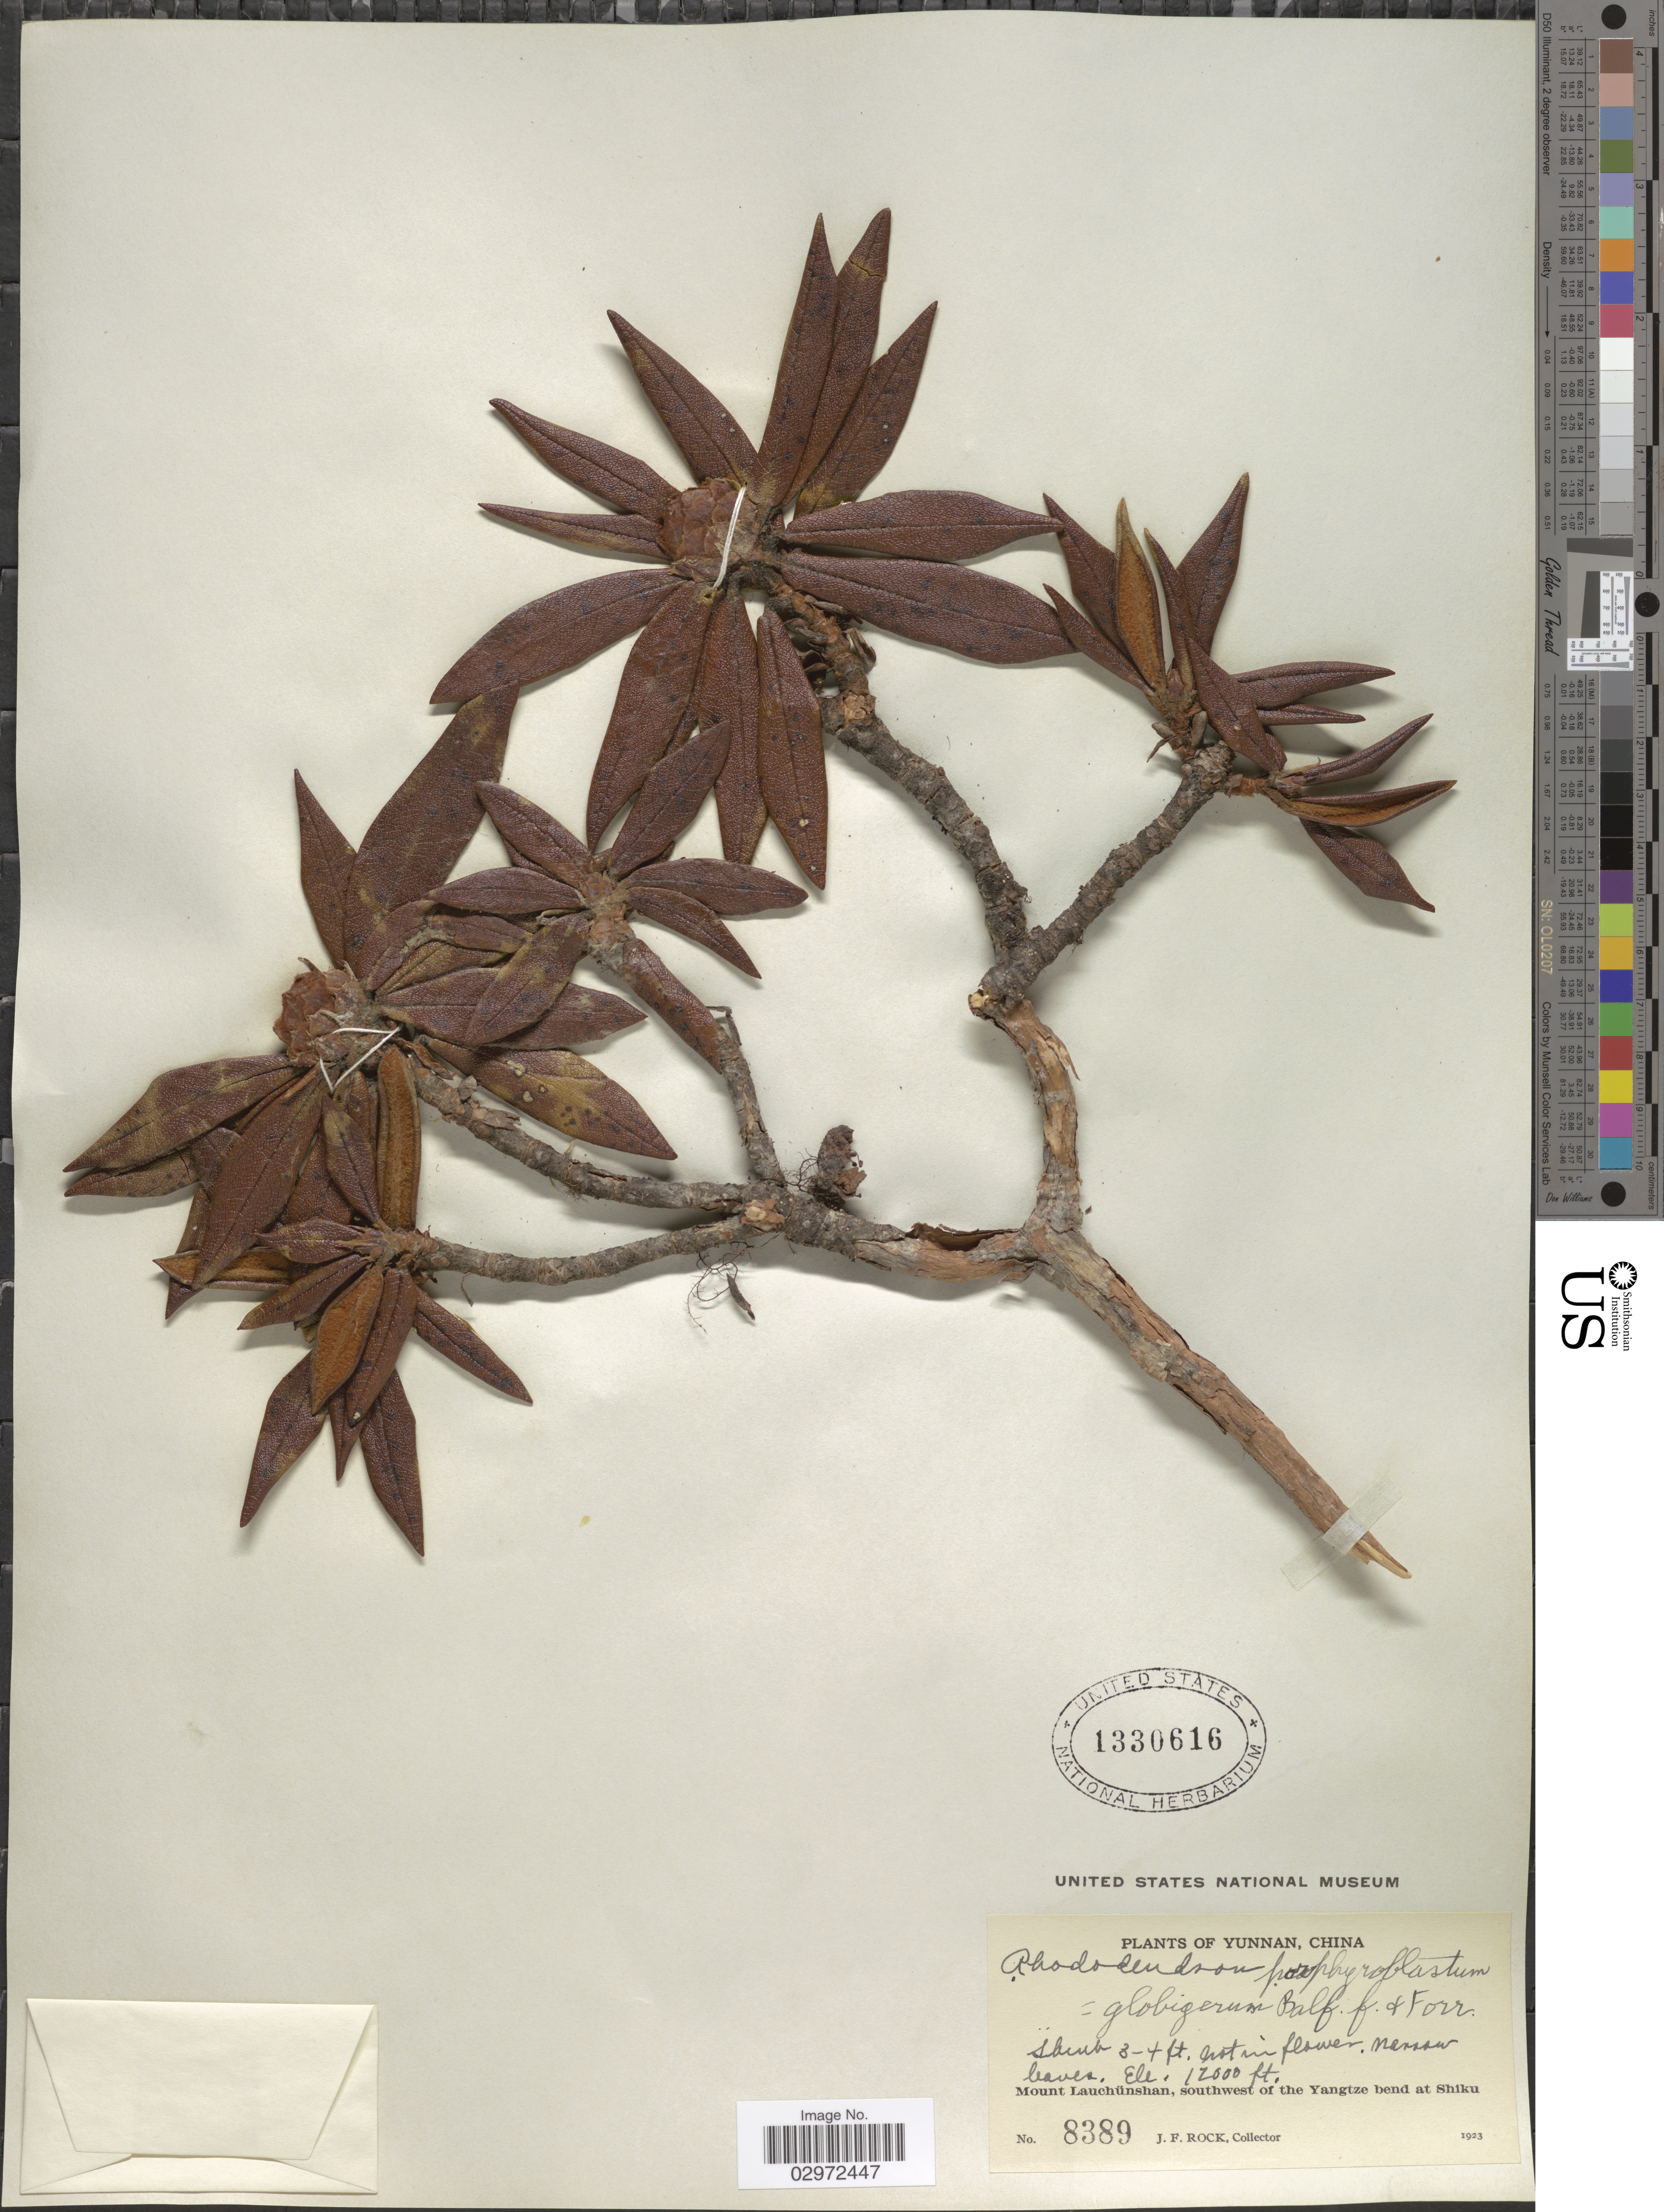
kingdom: Plantae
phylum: Tracheophyta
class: Magnoliopsida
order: Ericales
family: Ericaceae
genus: Rhododendron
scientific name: Rhododendron porphyroblastum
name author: Balf. f. & Forrest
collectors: J. Rock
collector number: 8388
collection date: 1923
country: China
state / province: Yunnan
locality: Yunnan, Mount Lauchünshan, southwest of the Yangtze bend at Shiku.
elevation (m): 3658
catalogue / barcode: US 1330616